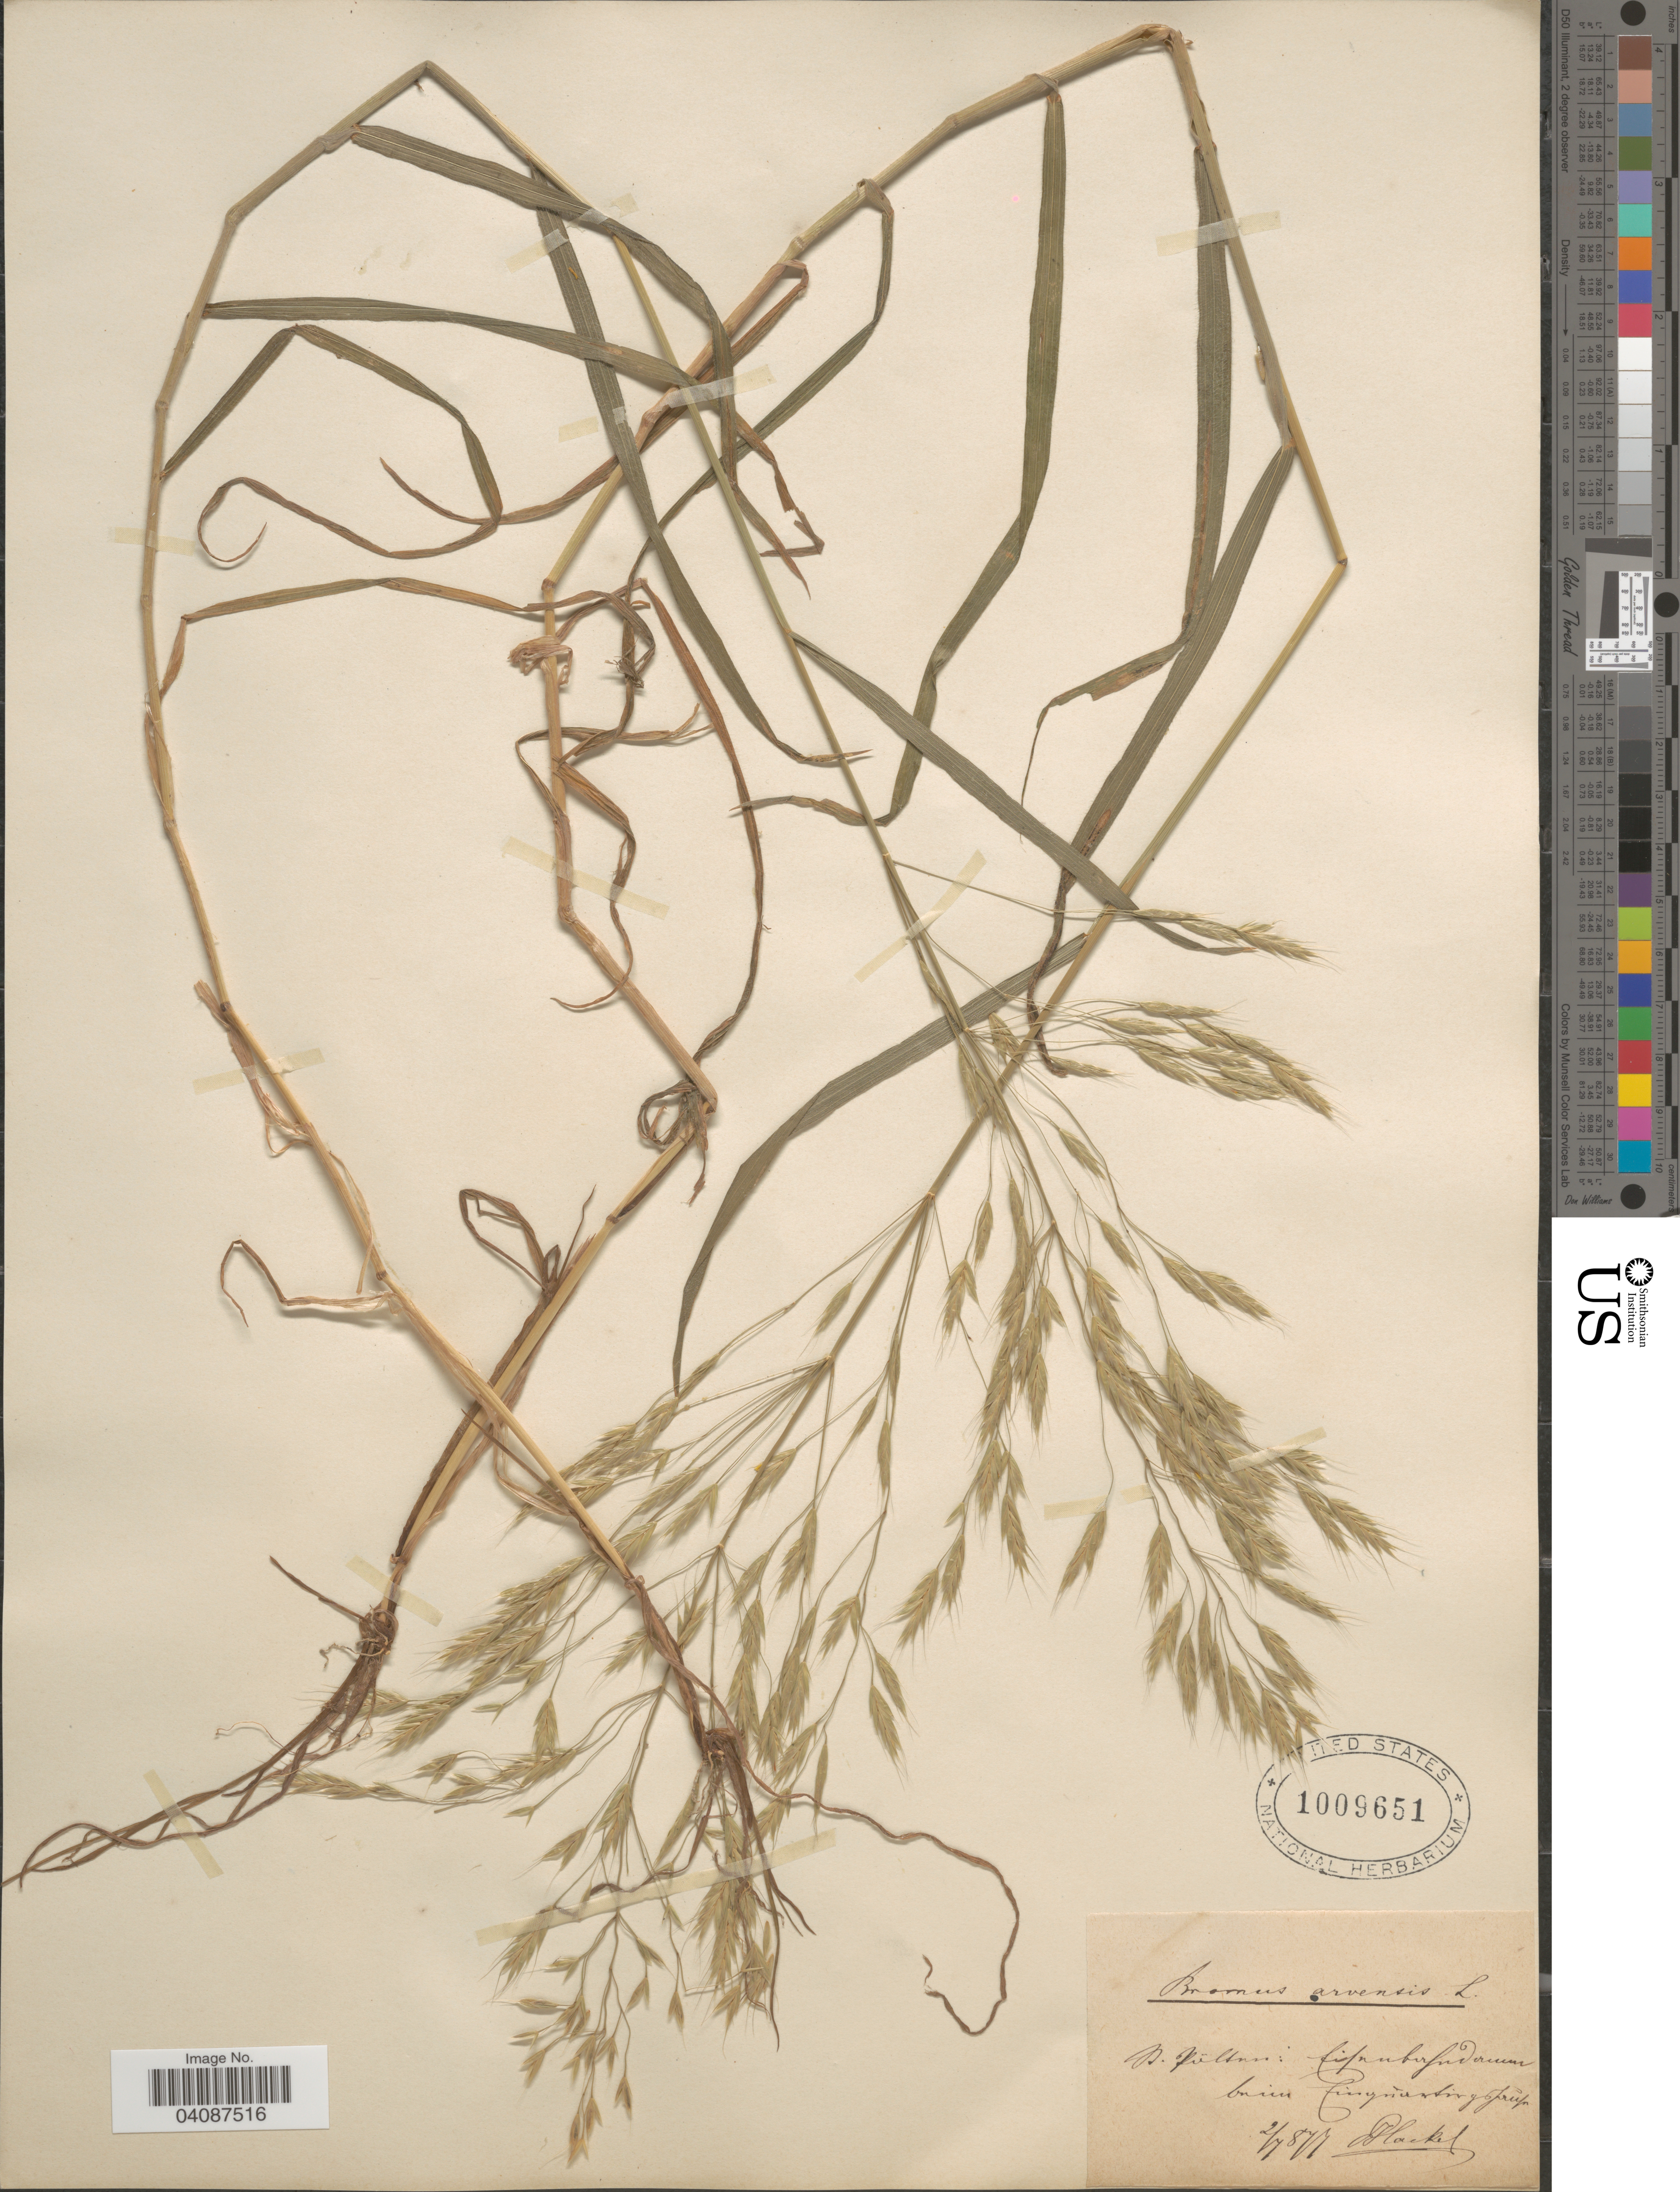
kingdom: Plantae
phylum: Tracheophyta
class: Liliopsida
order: Poales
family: Poaceae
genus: Bromus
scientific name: Bromus arvensis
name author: L.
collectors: E. Hackel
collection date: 1877-07-02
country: Austria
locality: St. Pölten: [illegible text].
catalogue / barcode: US 1009651